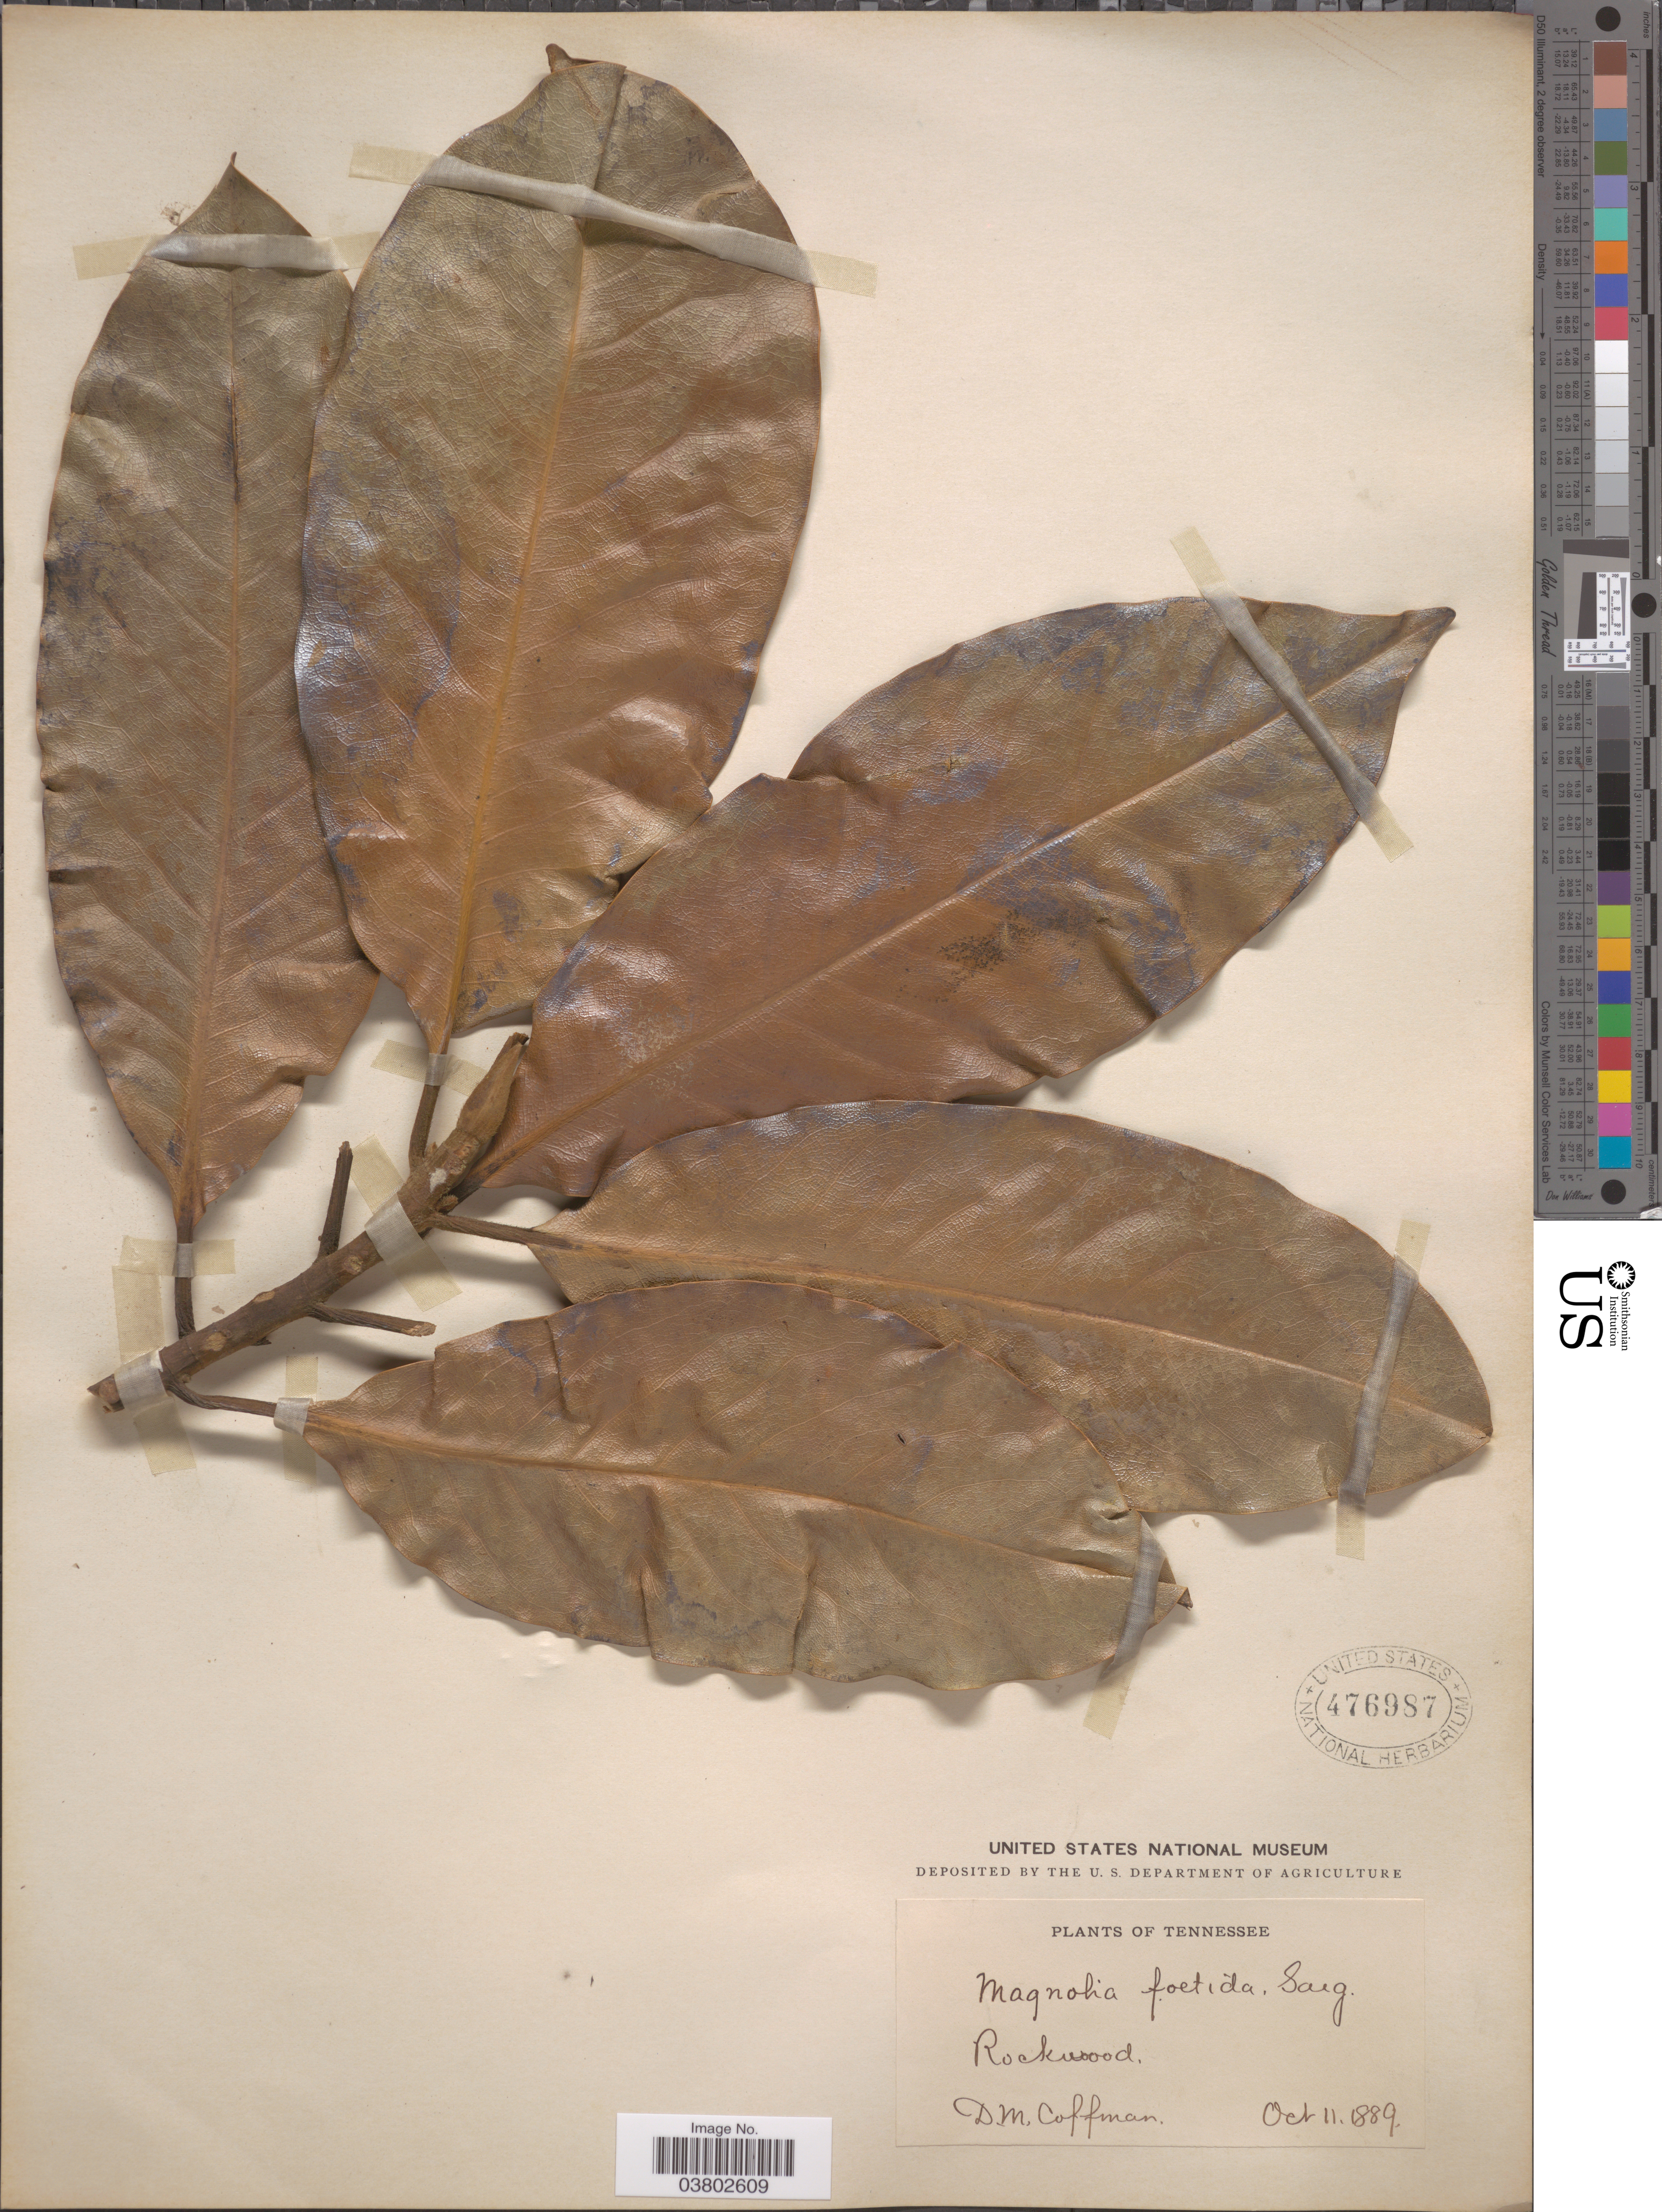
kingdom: Plantae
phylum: Tracheophyta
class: Magnoliopsida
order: Magnoliales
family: Magnoliaceae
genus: Magnolia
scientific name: Magnolia grandiflora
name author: L.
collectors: D. M. Coffman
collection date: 1889-10-11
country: United States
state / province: Tennessee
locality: Rockwood.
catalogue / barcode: US 476987